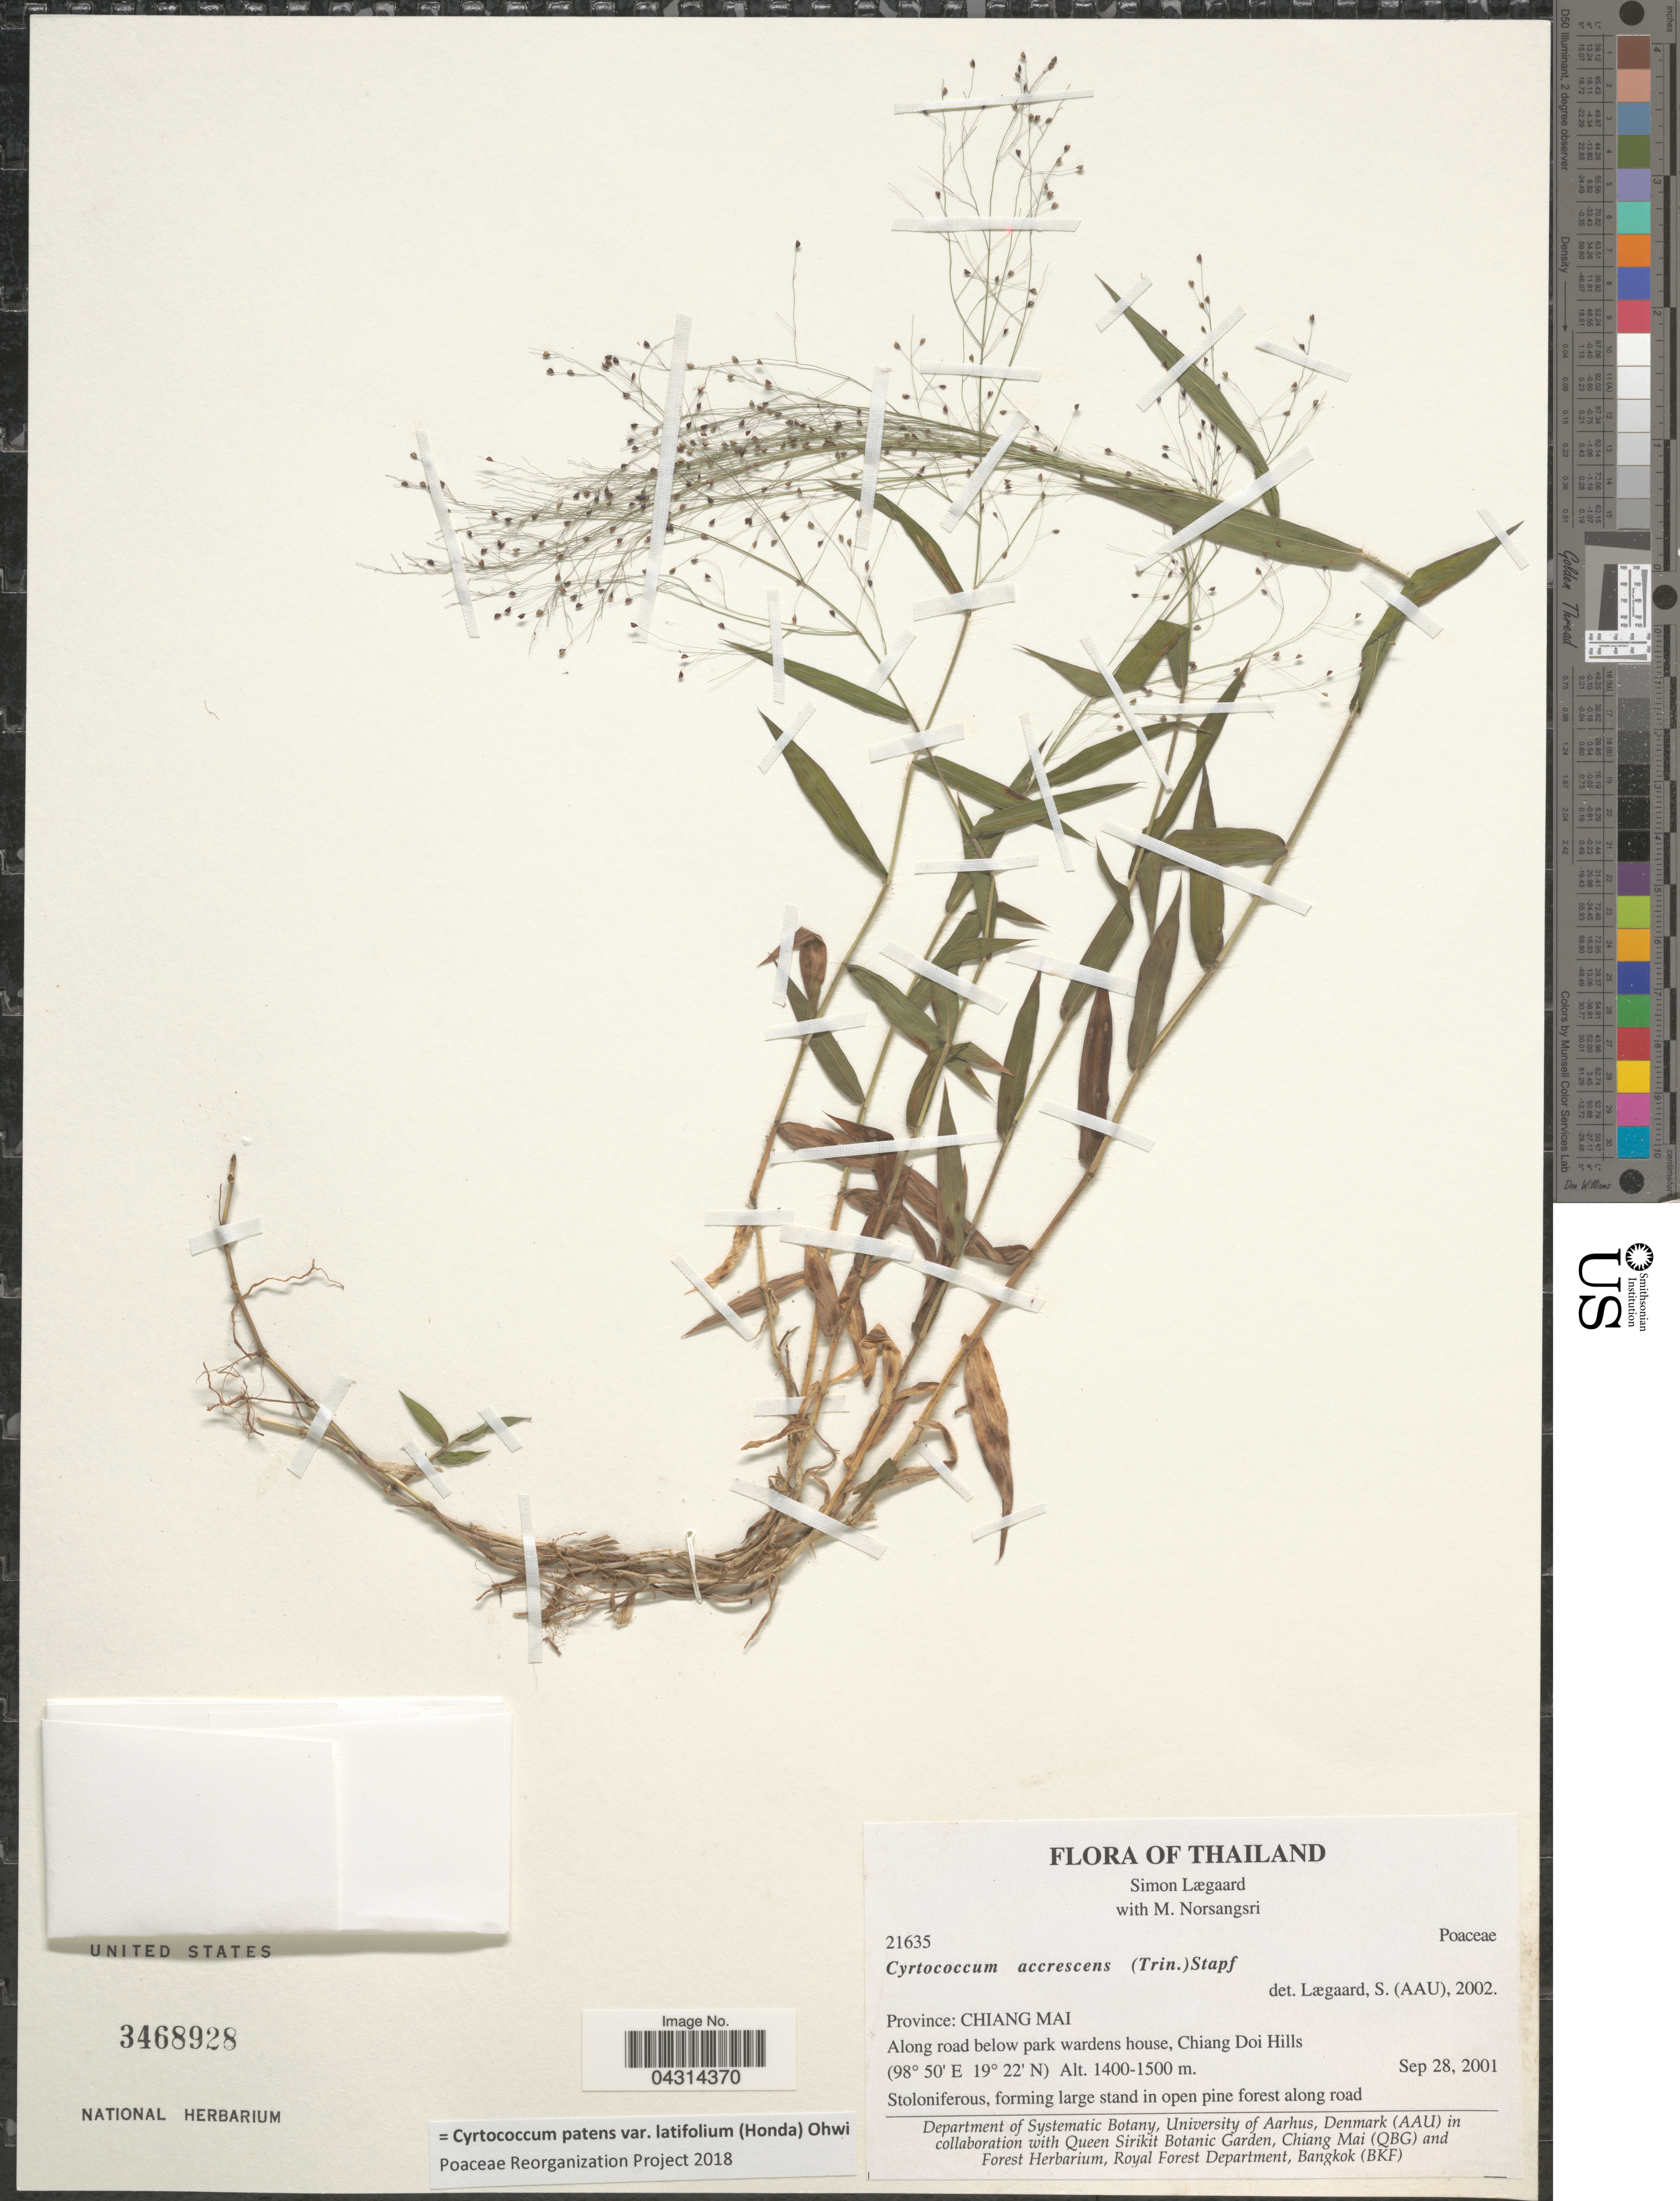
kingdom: Plantae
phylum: Tracheophyta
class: Liliopsida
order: Poales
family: Poaceae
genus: Cyrtococcum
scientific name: Cyrtococcum patens var. latifolium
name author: (Honda) Ohwi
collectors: S. Lægaard & M. Norsangsri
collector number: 21635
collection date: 2001-09-28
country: Thailand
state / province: Chiang Mai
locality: Along road below park wardens house, Chiang Doi Hills.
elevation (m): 1400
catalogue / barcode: US 3468928